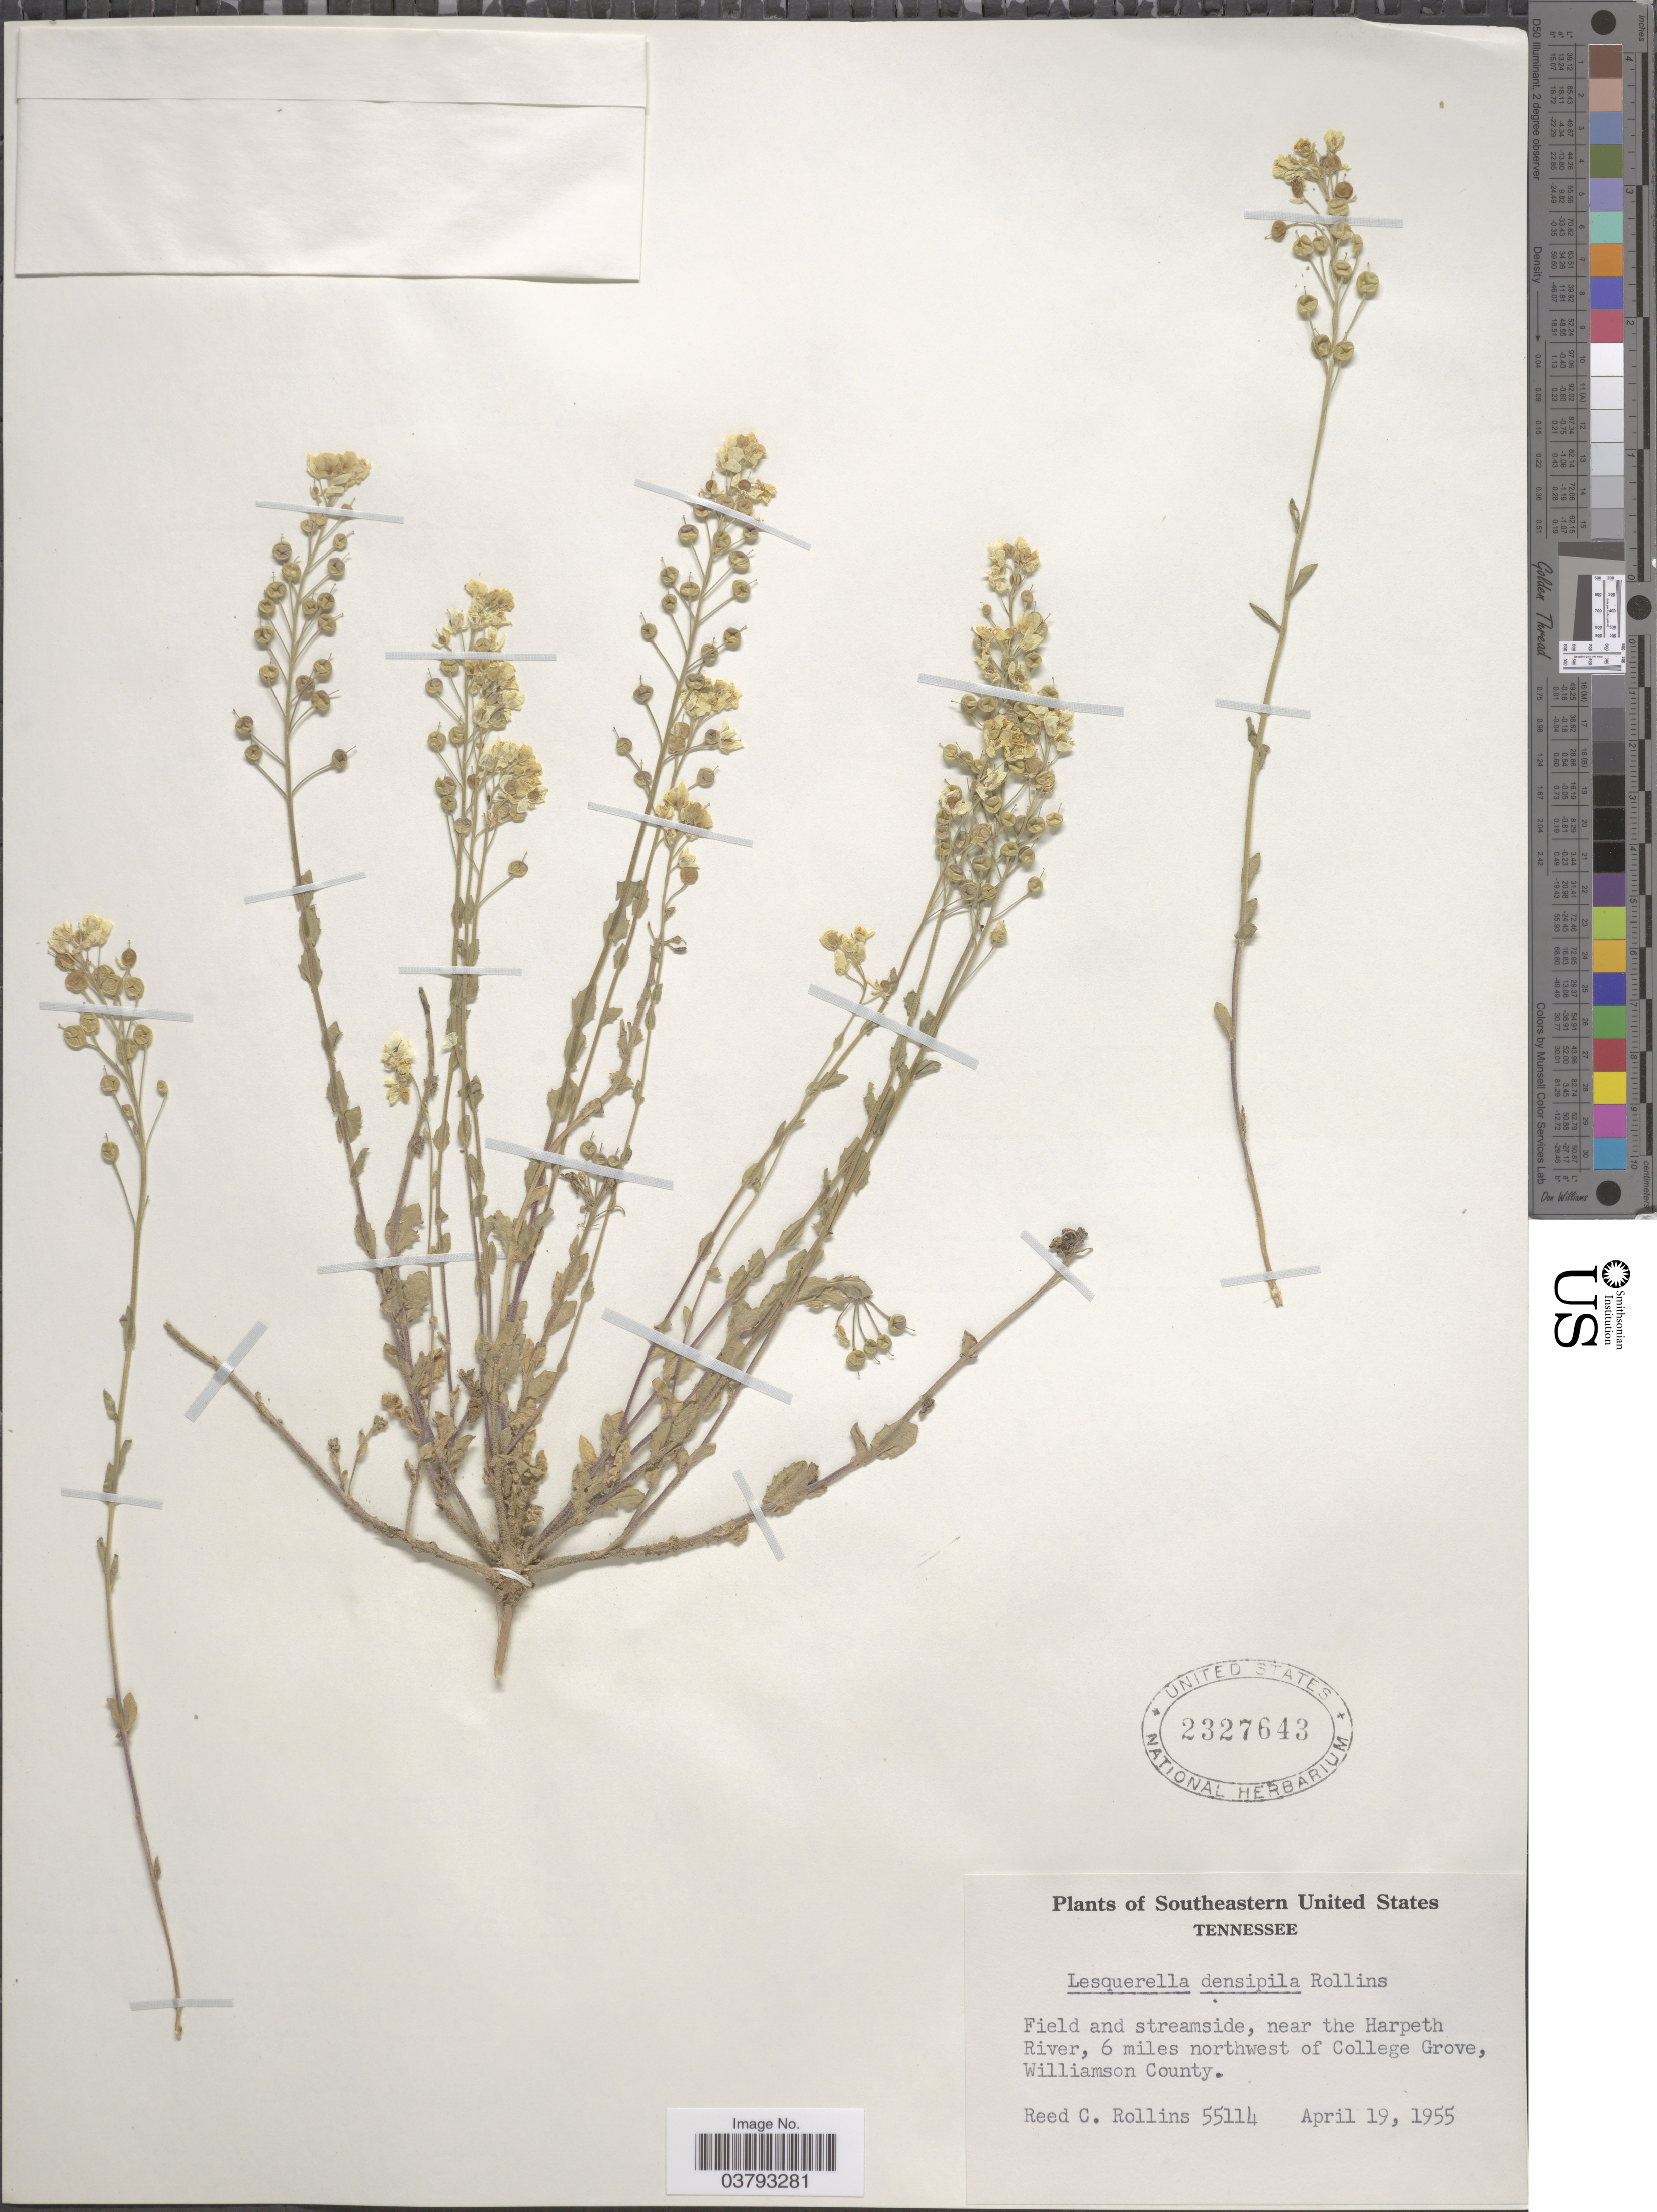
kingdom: Plantae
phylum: Tracheophyta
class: Magnoliopsida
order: Brassicales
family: Brassicaceae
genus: Lesquerella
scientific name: Lesquerella densipila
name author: Rollins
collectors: R. C. Rollins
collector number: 55114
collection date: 1955-04-19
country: United States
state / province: Tennessee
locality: Southeastern United States. Near the Harpeth River, 6 miles northwest of College Grove, Williamson County.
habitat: field and streamside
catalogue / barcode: US 2327643